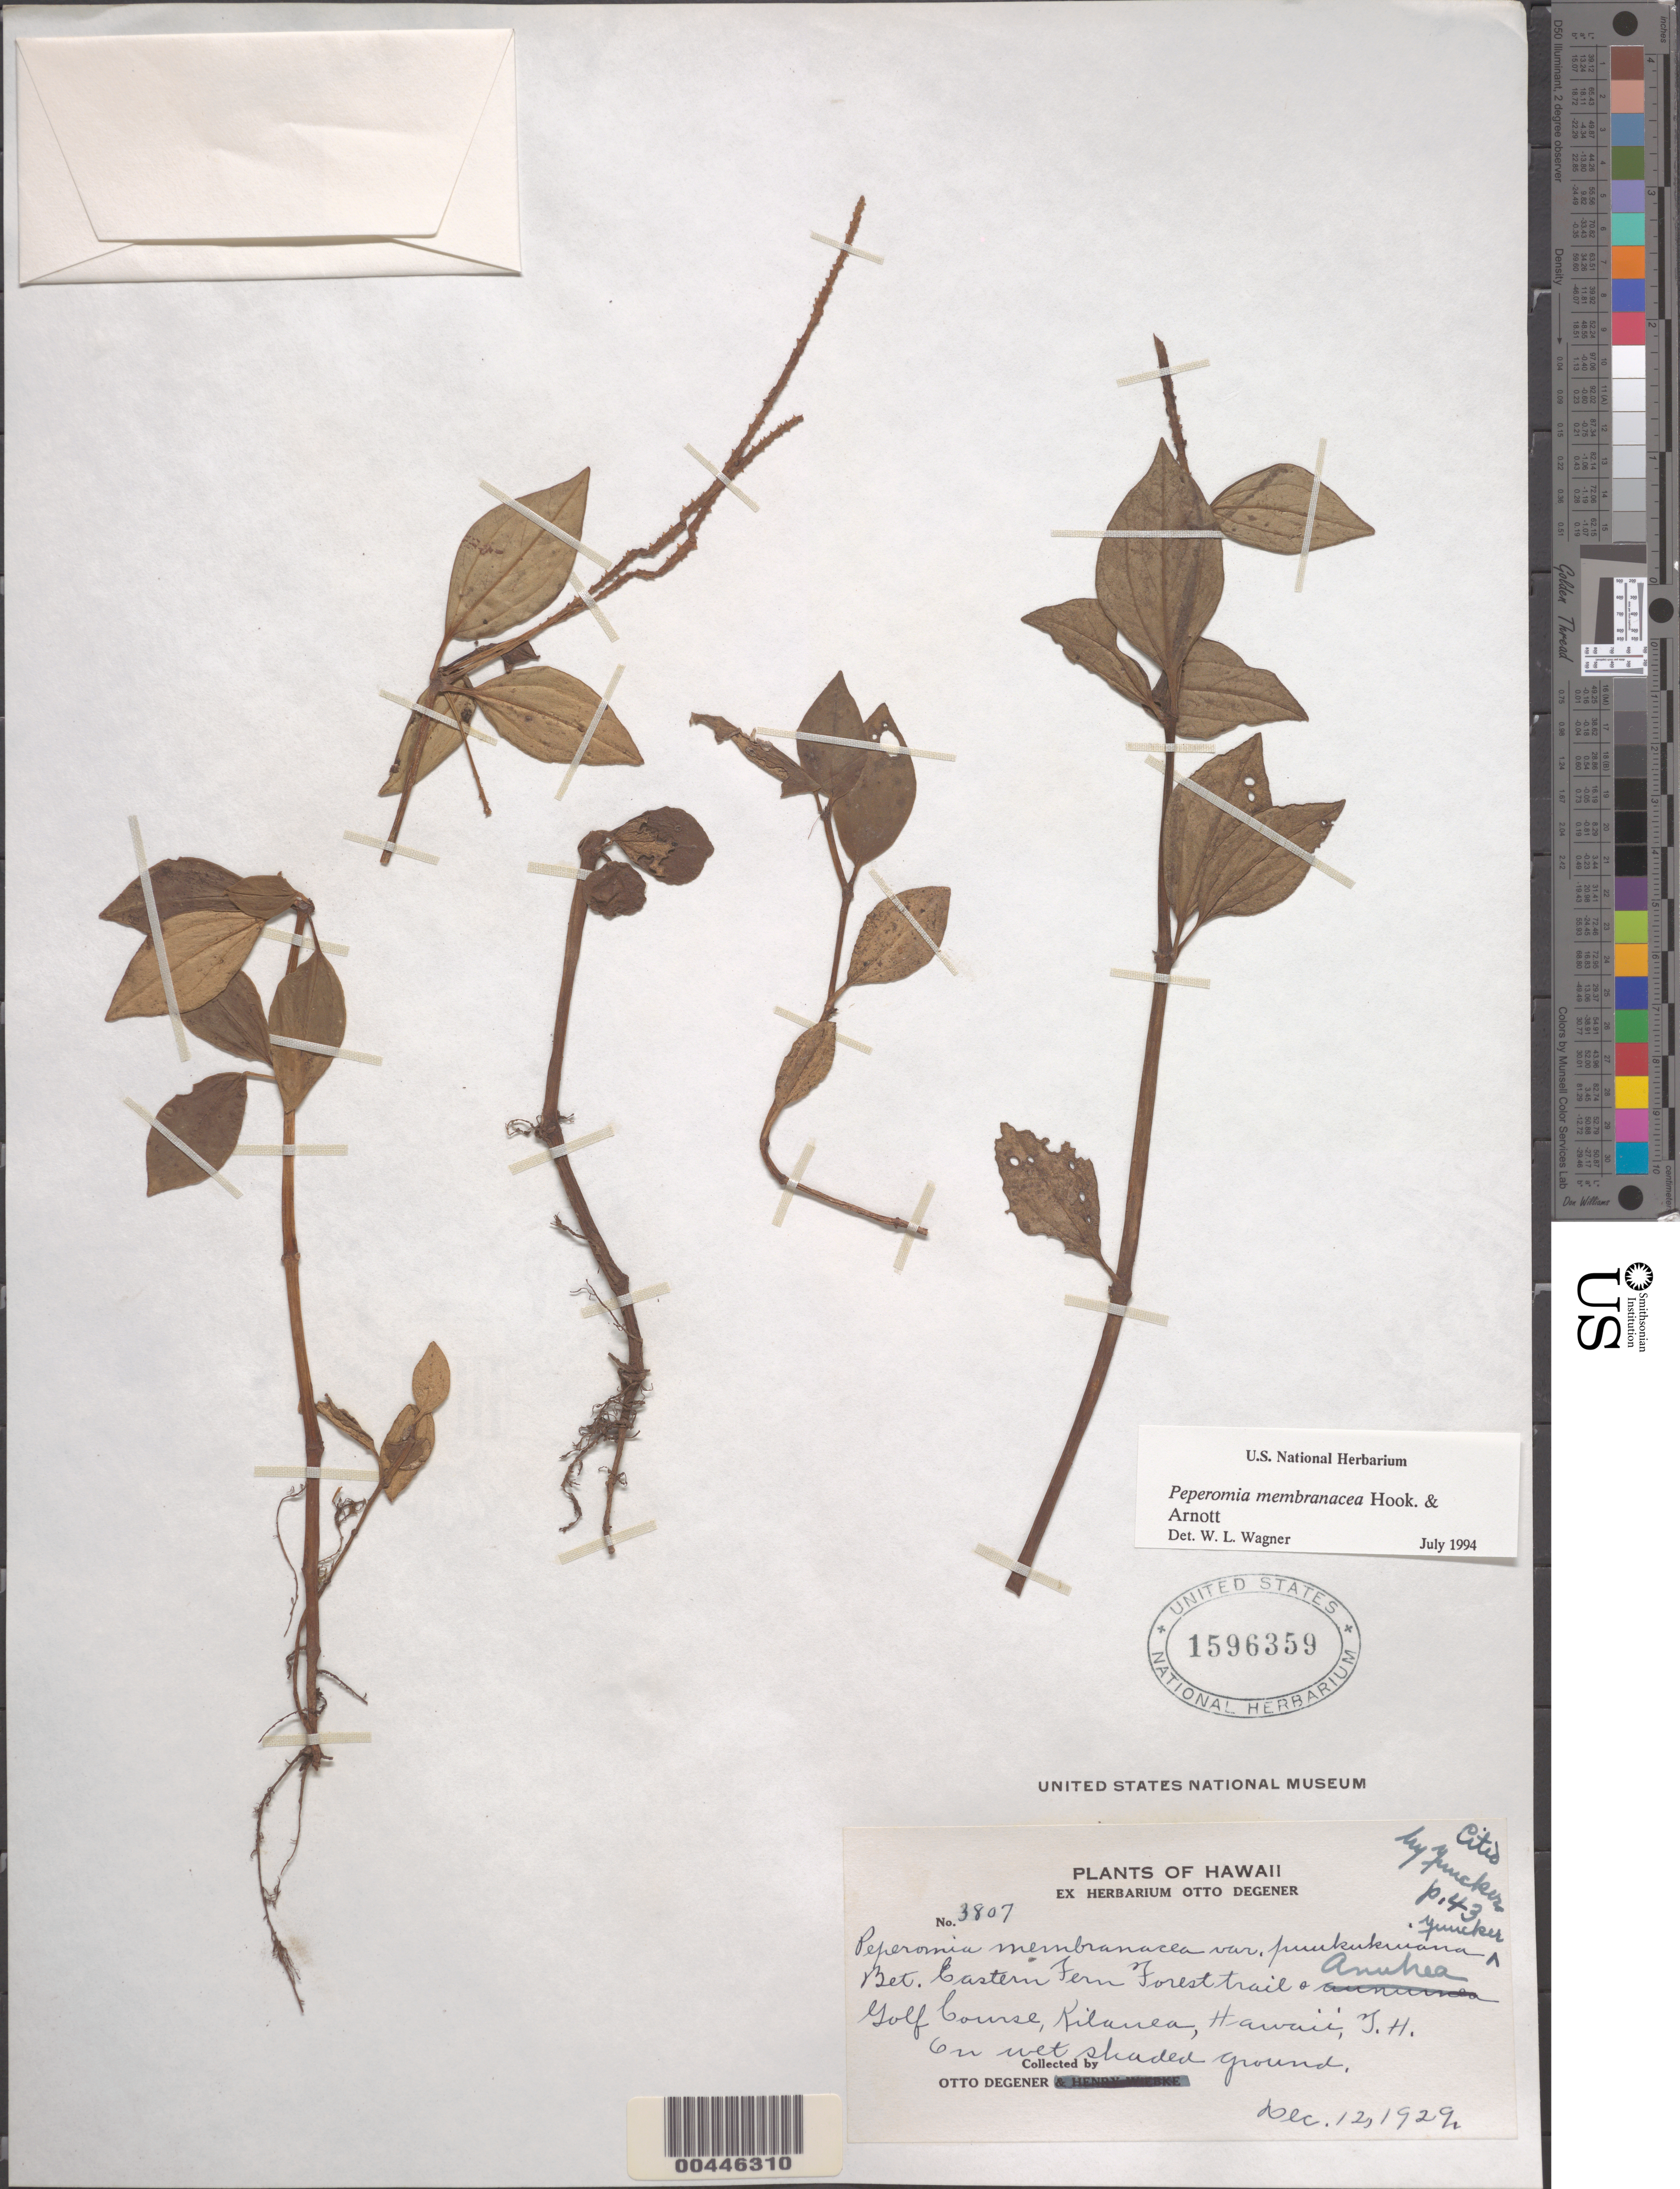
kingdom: Plantae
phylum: Tracheophyta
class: Magnoliopsida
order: Piperales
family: Piperaceae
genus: Peperomia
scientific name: Peperomia membranacea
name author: Hook. & Arn.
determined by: Wagner, W. L., (BOT), Smithsonian Institution - National Museum of Natural History (UNITED STATES)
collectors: O. Degener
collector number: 3807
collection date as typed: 12 Dec 1929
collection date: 1929-12-12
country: United States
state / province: Hawaii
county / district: Hawaii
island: Hawaii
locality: Between E Fern Forest trail and Anuhea Golf Course, Kilauea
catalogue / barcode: US 1596359